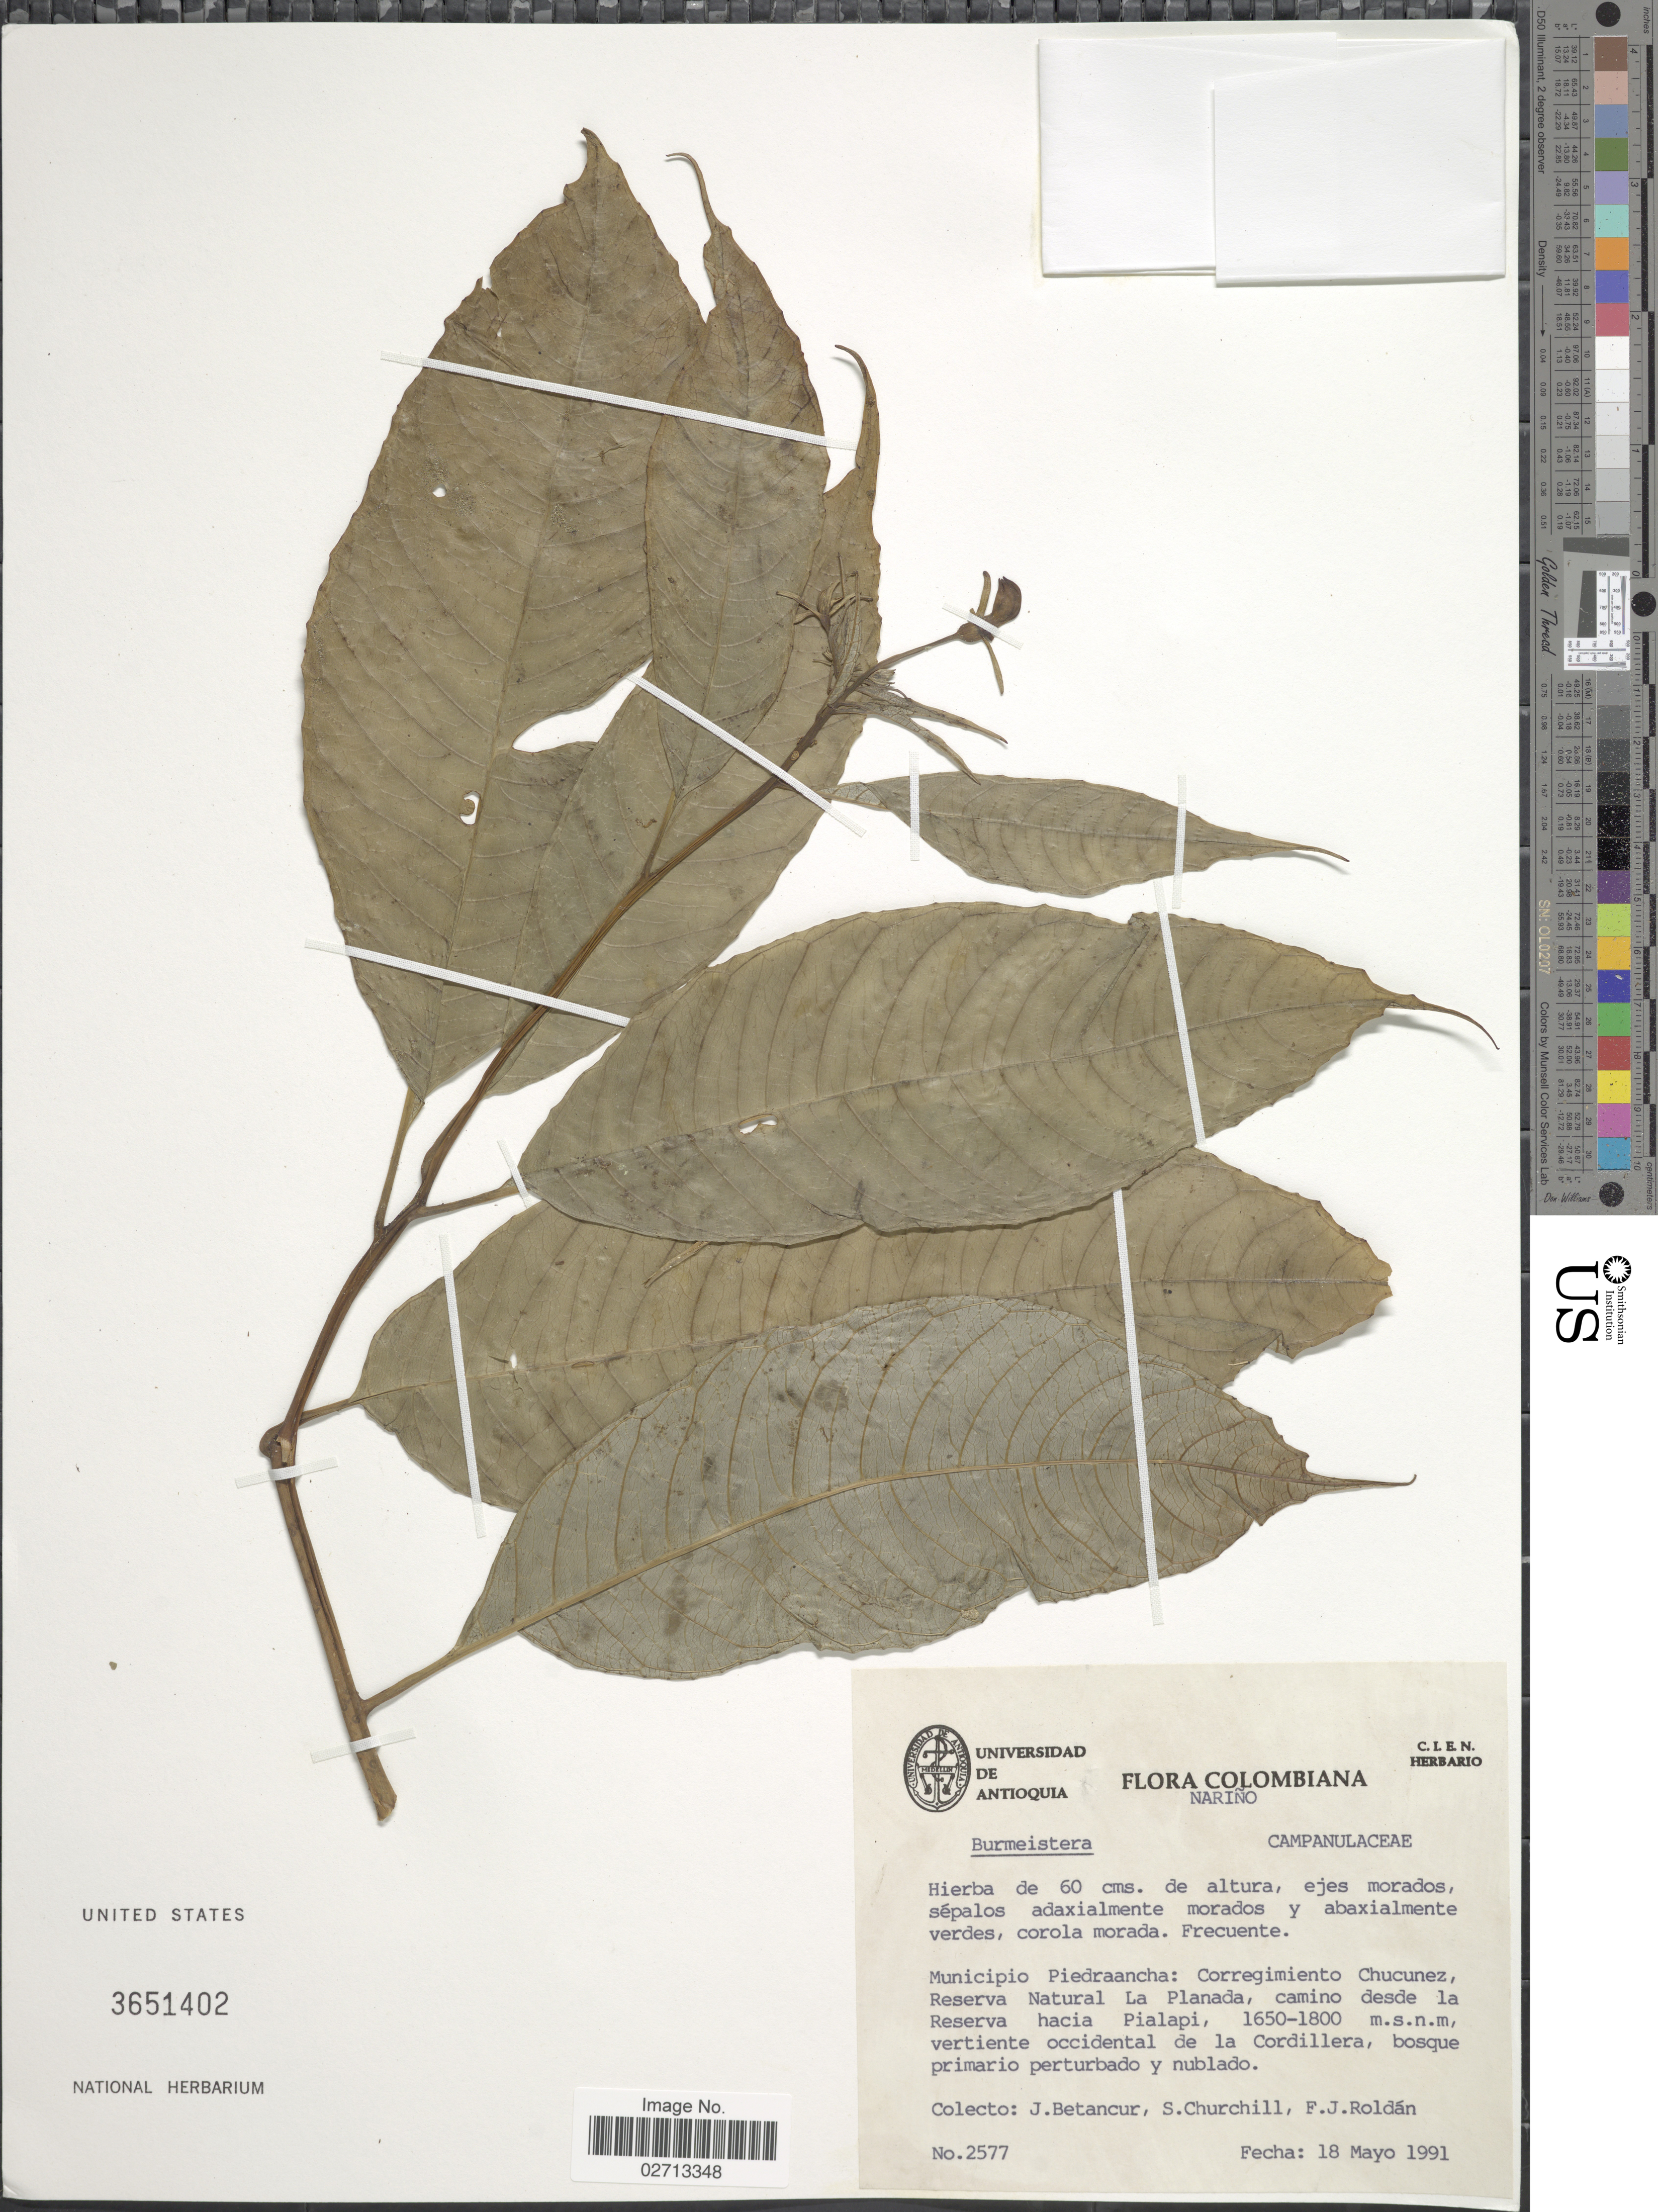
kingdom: Plantae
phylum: Tracheophyta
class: Magnoliopsida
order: Asterales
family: Campanulaceae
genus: Burmeistera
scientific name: Burmeistera sp.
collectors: J. Betancur, S. Churchill & F. J. Roldán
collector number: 2577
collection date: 1991-05-18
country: Colombia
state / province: Nariño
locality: Municipio Piedraancha: Corregimiento Chucunez, Reserva Natuarl La Planada, camino desde la Reserva hacia Pialapi.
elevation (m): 1650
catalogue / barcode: US 3651402